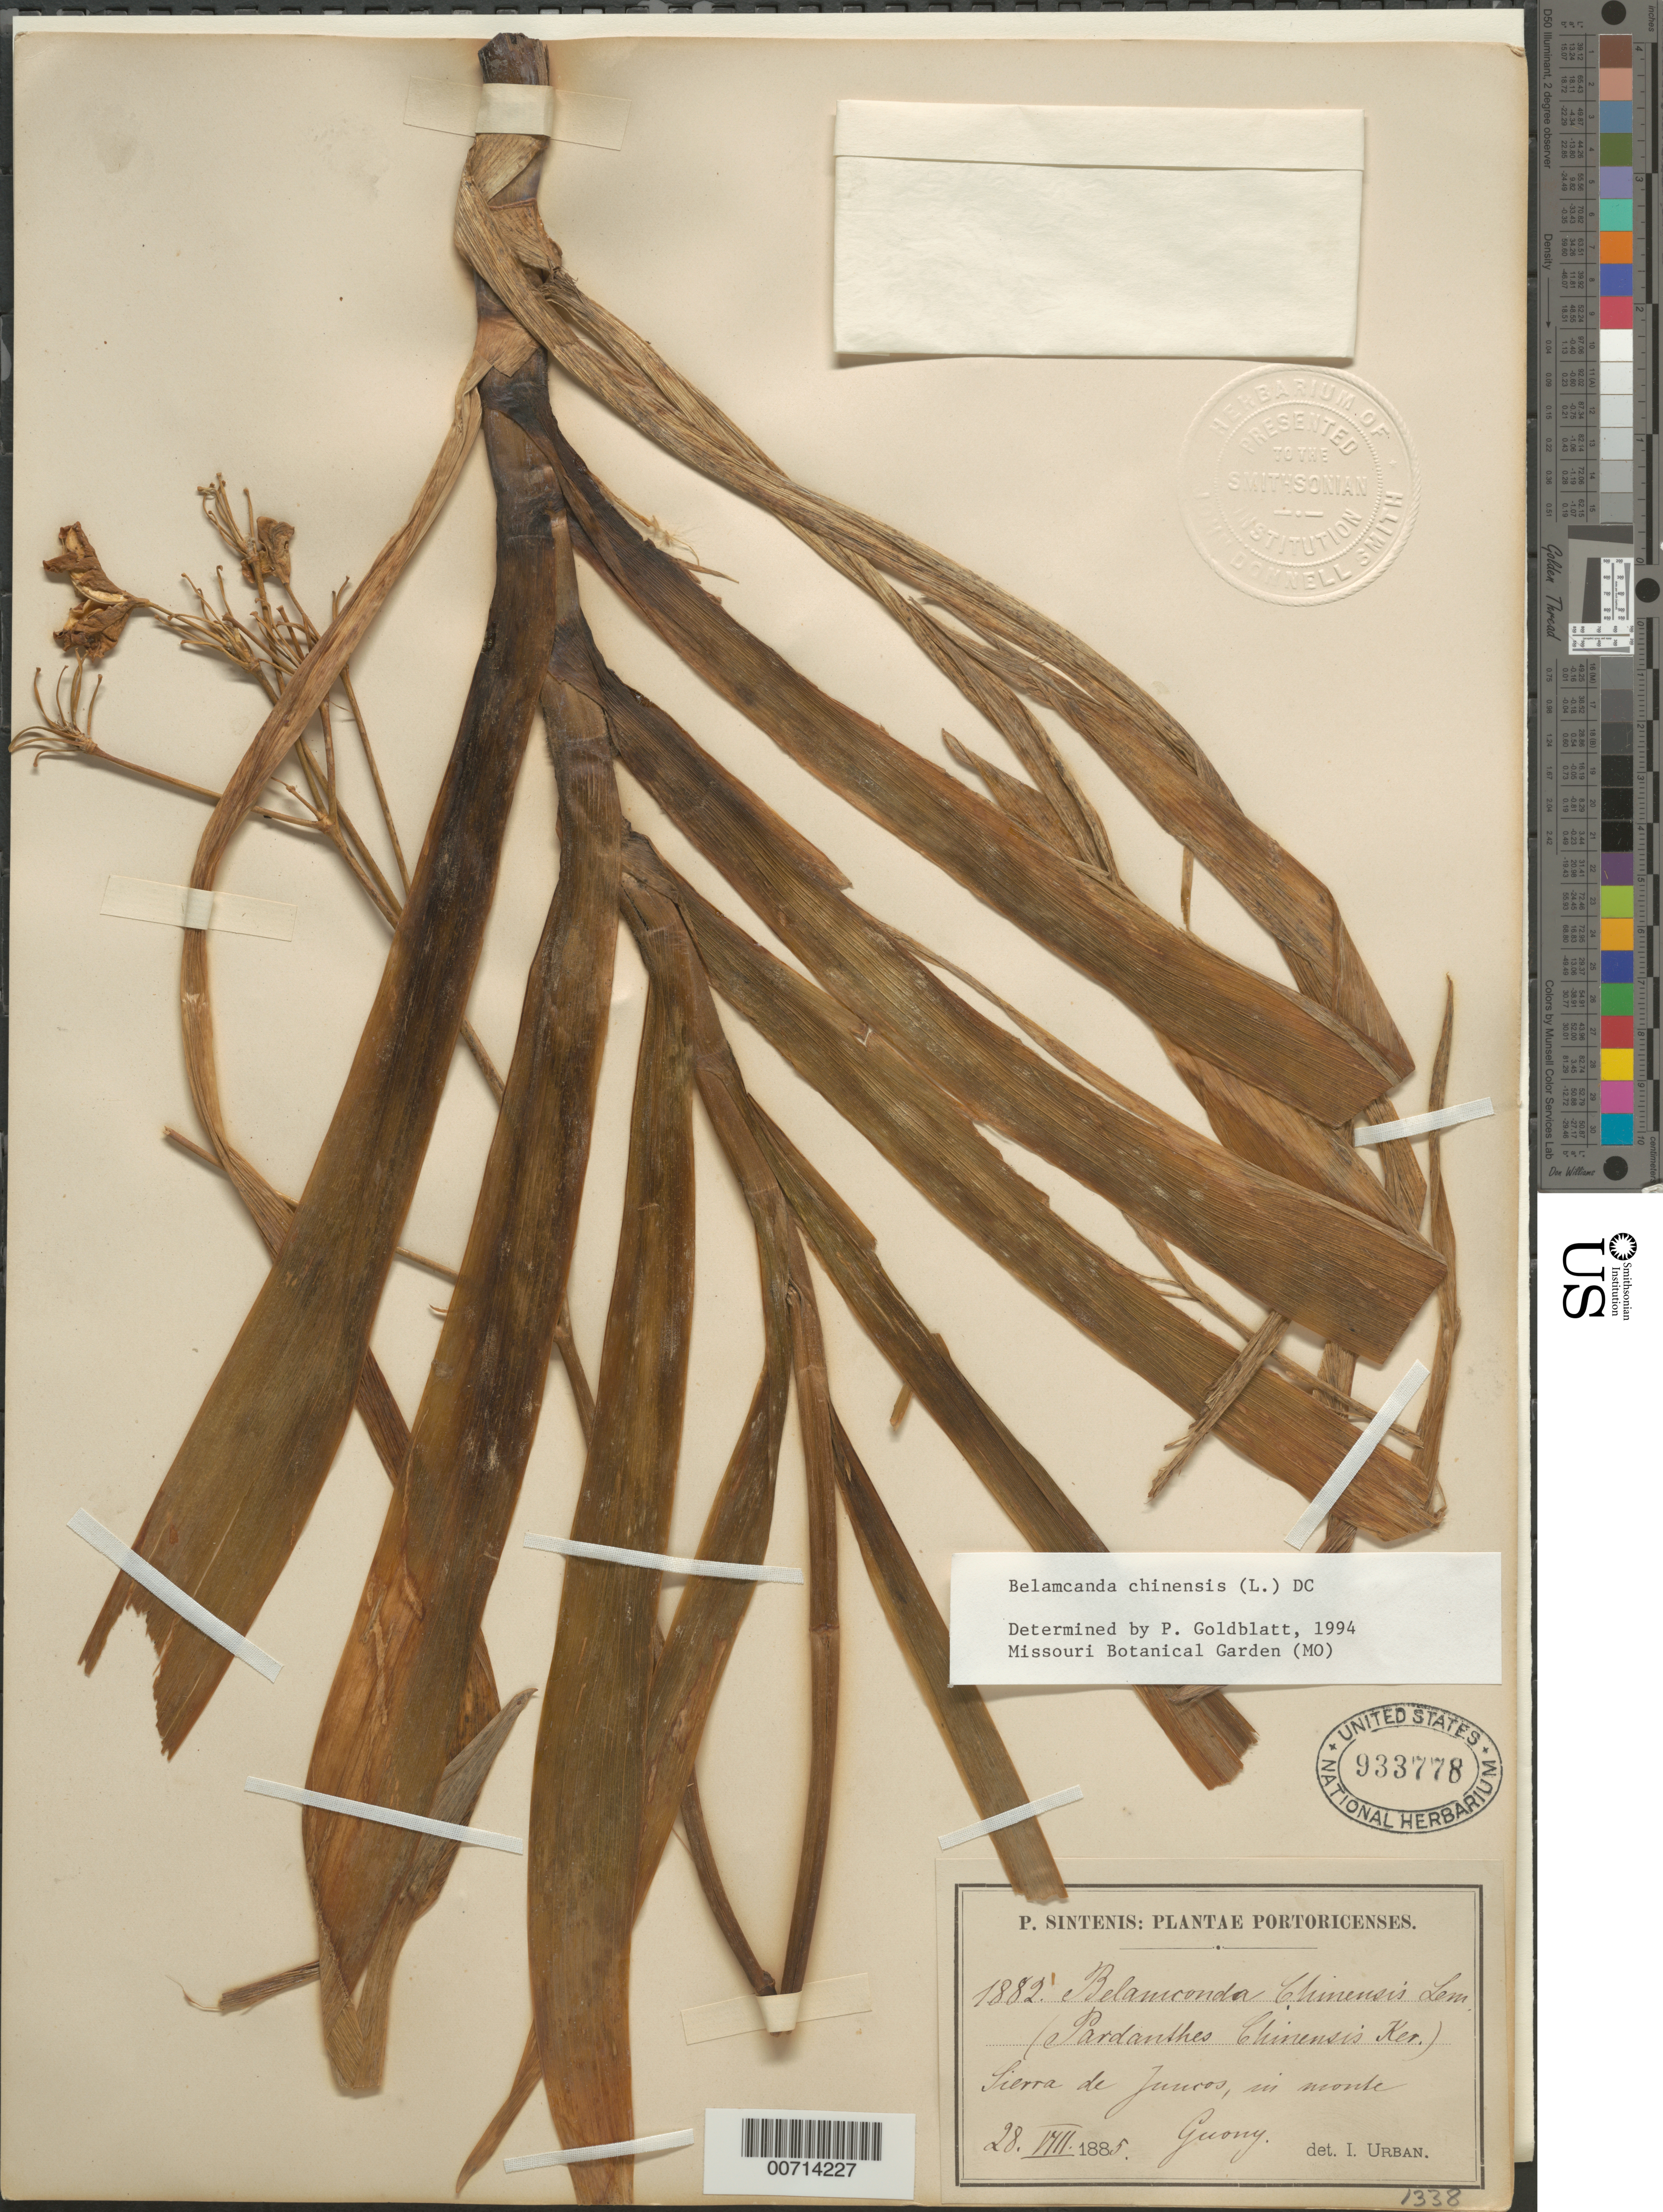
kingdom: Plantae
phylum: Tracheophyta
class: Liliopsida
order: Asparagales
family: Iridaceae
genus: Iris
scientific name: Iris domestica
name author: (L.) Goldblatt & Mabb.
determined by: Goldblatt, P.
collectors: P. Sintenis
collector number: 1882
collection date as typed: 28 Aug 1885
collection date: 1885-08-28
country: Puerto Rico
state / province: Juncos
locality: Sierra de Juncos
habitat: In monte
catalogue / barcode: US 933778